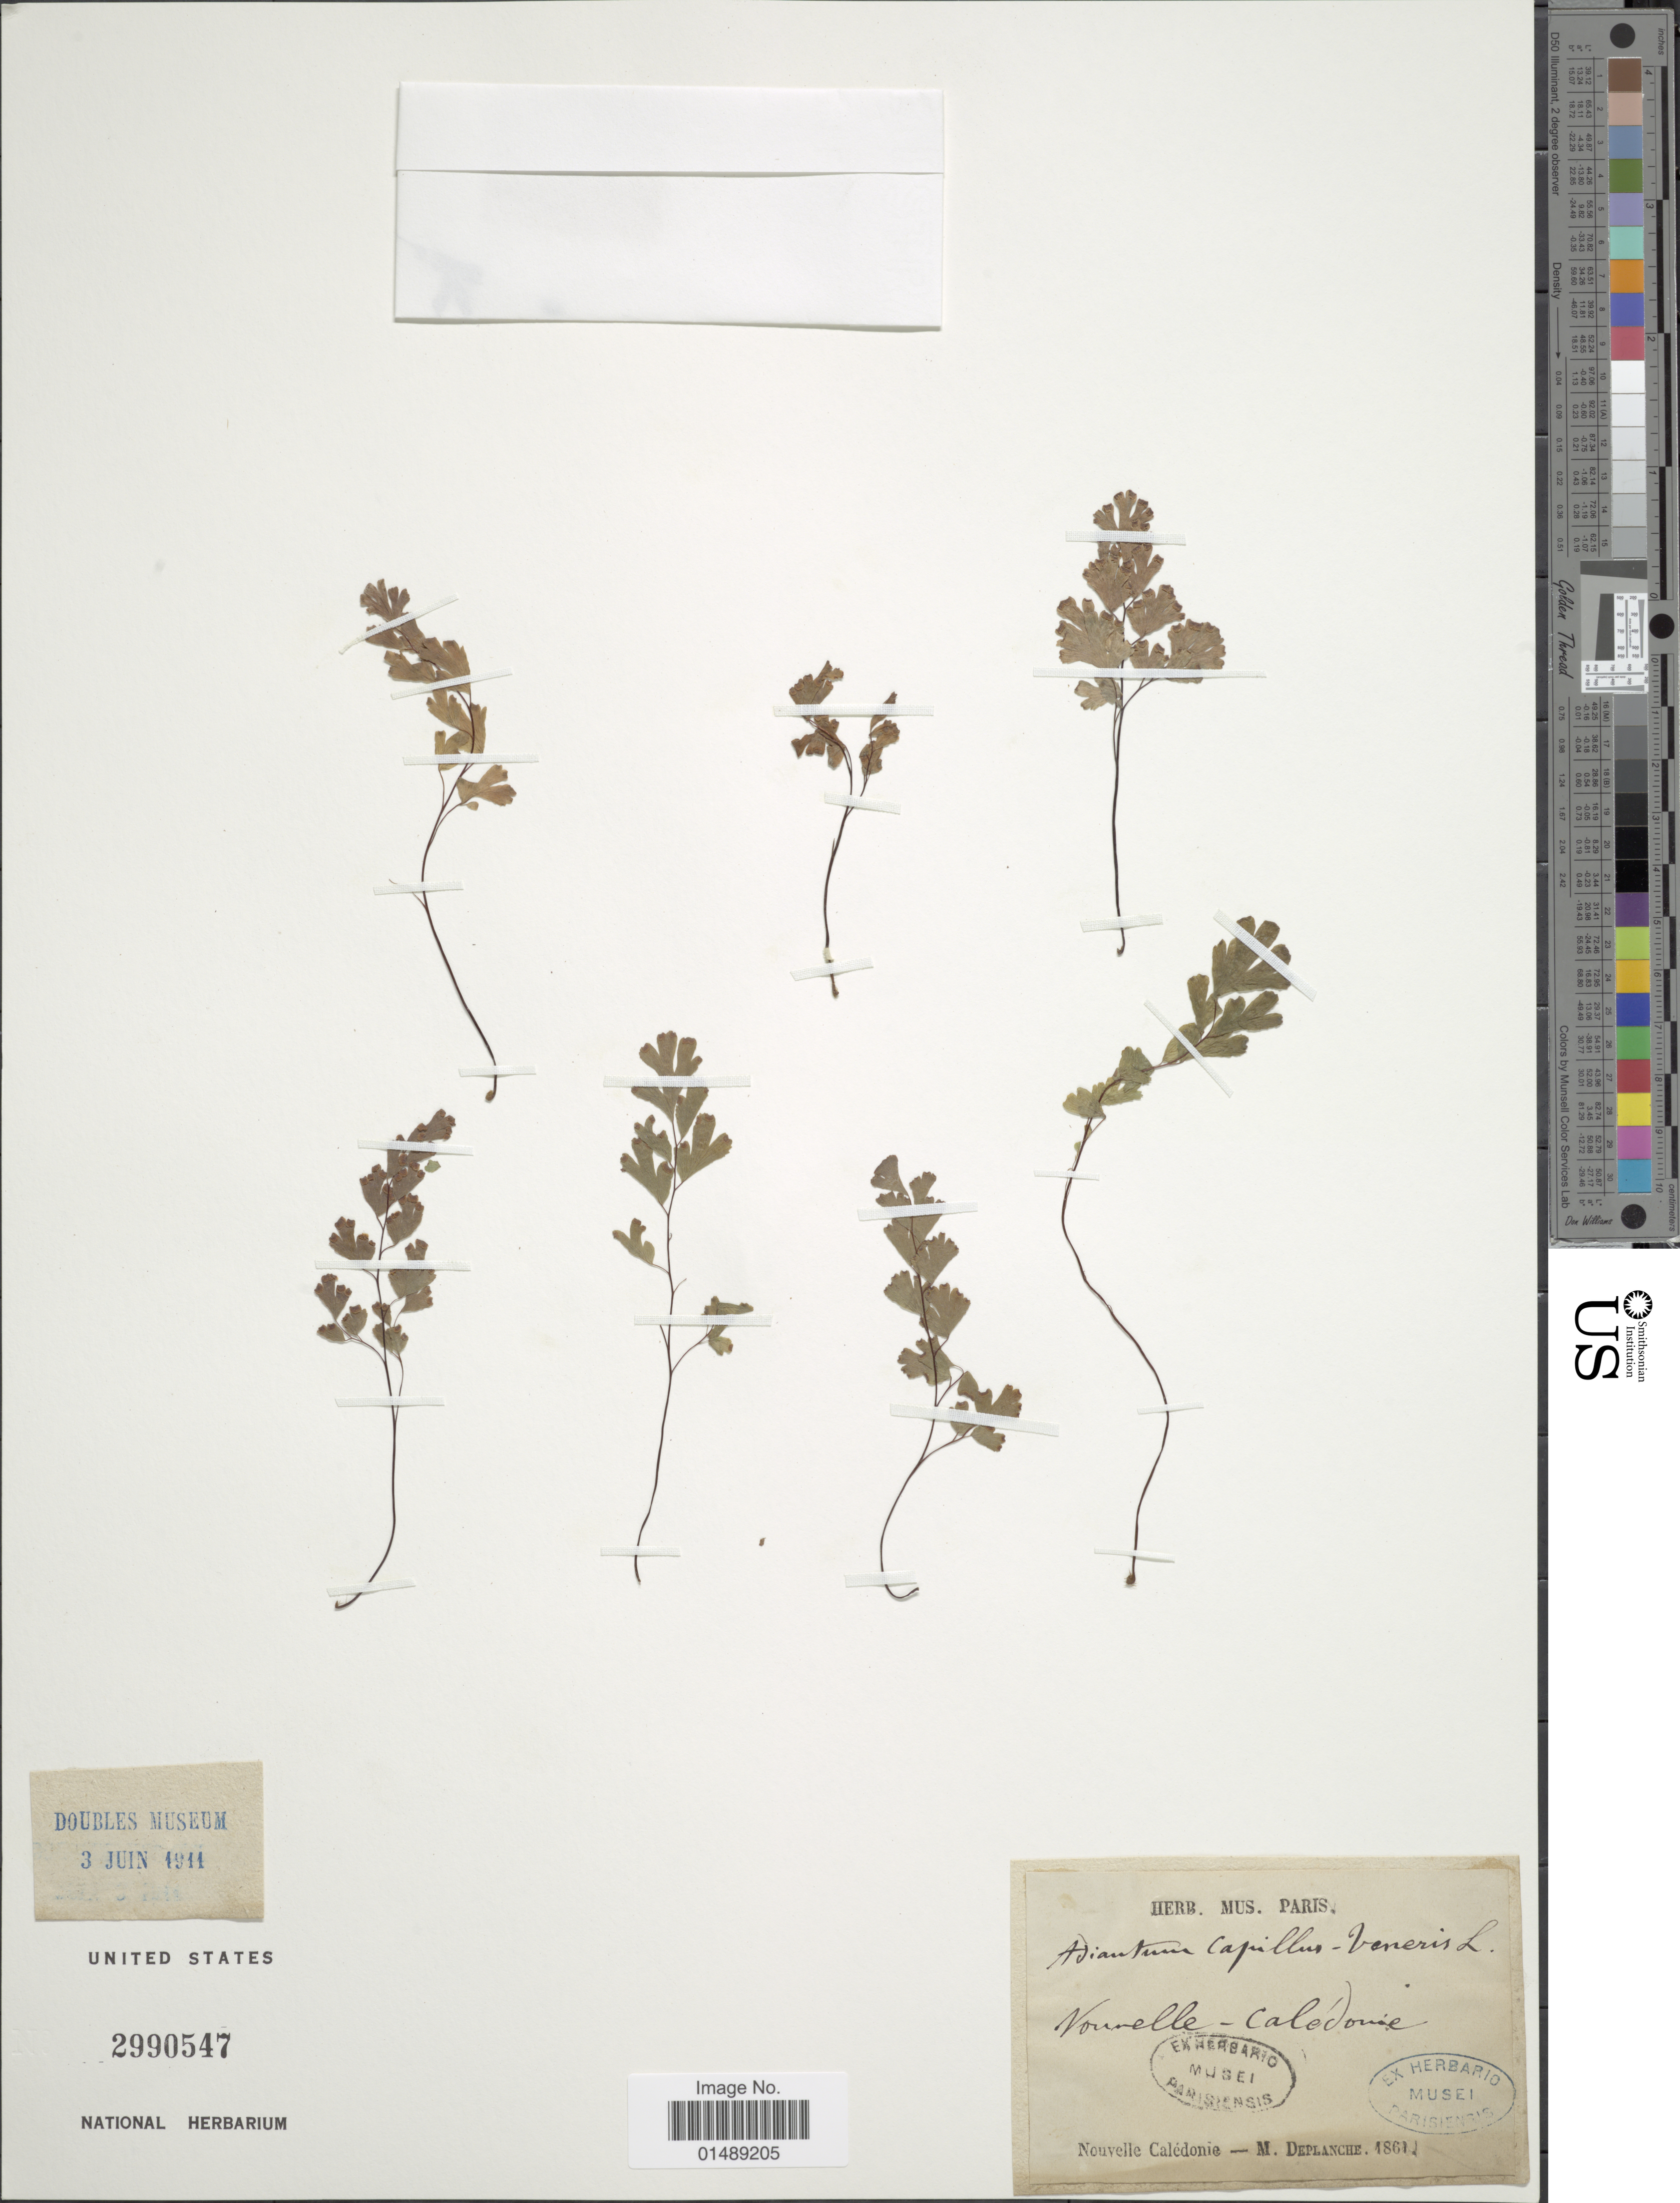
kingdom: Plantae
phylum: Tracheophyta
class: Polypodiopsida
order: Polypodiales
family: Pteridaceae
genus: Adiantum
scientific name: Adiantum capillus-veneris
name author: L.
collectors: M. Deplanche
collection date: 1861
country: New Caledonia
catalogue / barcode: US 2990547